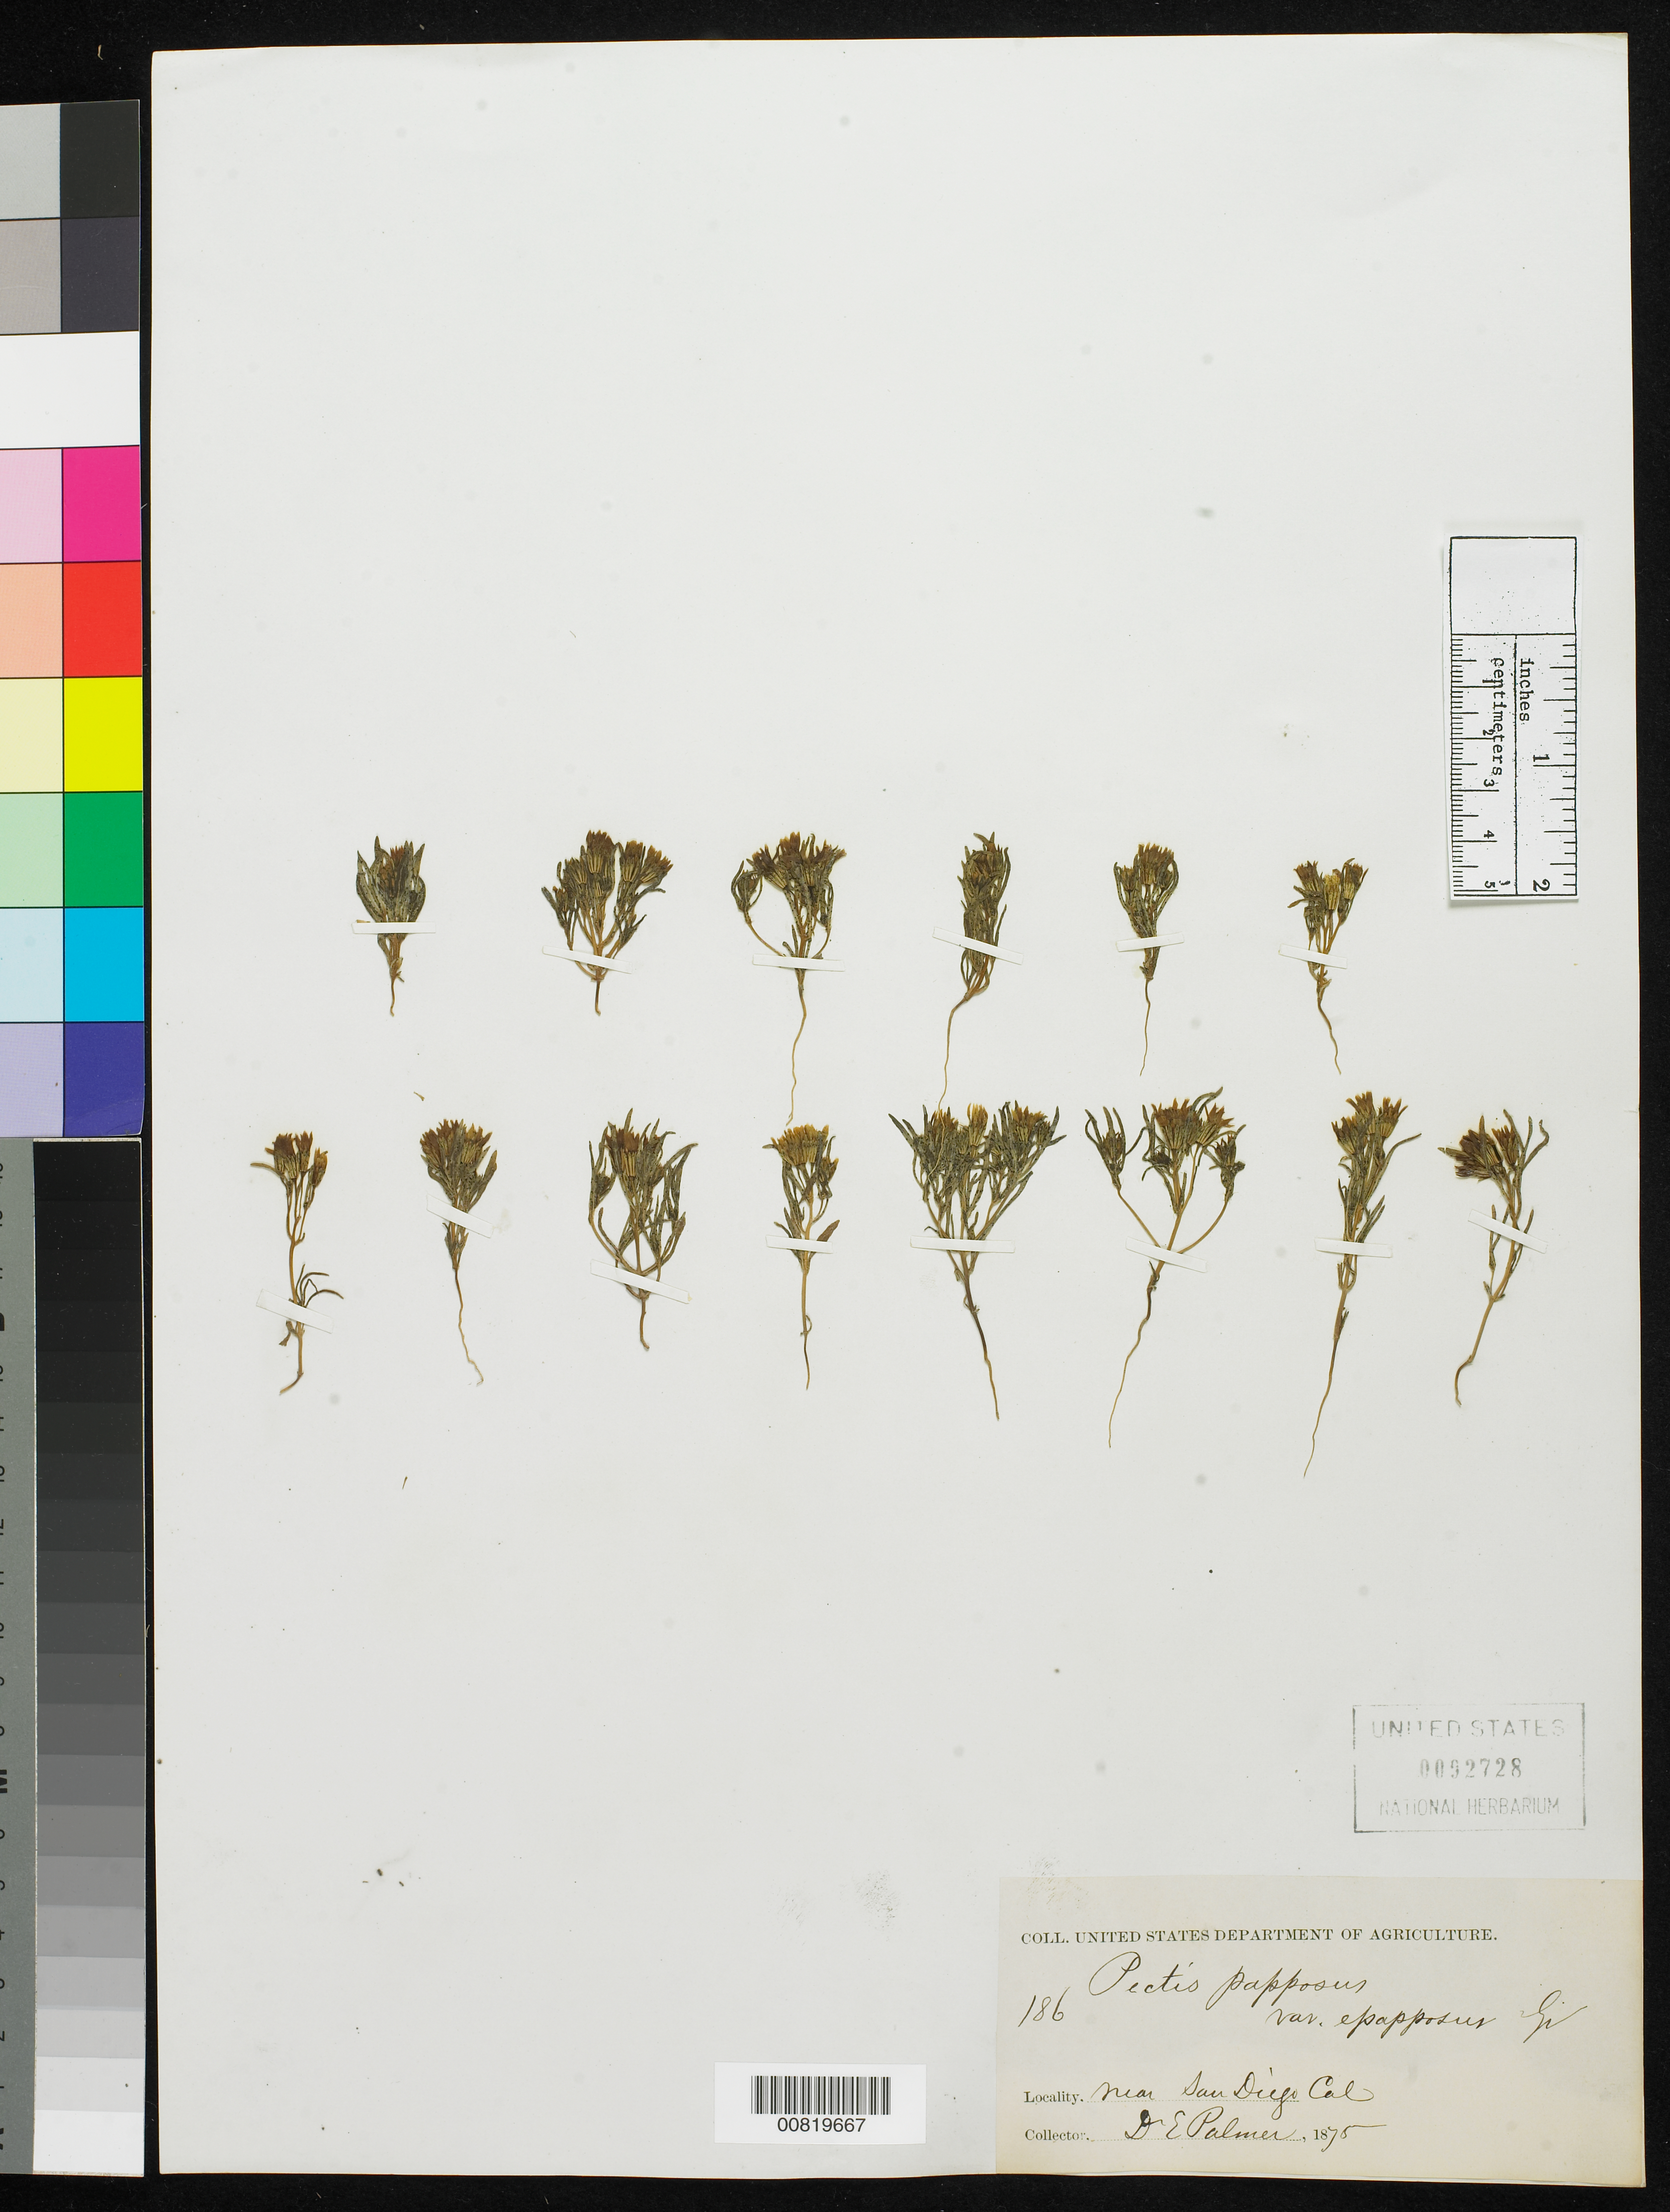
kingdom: Plantae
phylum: Tracheophyta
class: Magnoliopsida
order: Asterales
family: Asteraceae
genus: Pectis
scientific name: Pectis papposa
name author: Harv. & A. Gray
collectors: E. Palmer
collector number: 186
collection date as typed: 1875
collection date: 1875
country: United States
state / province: California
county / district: San Diego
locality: Near San Diego, California.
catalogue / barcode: US 92728